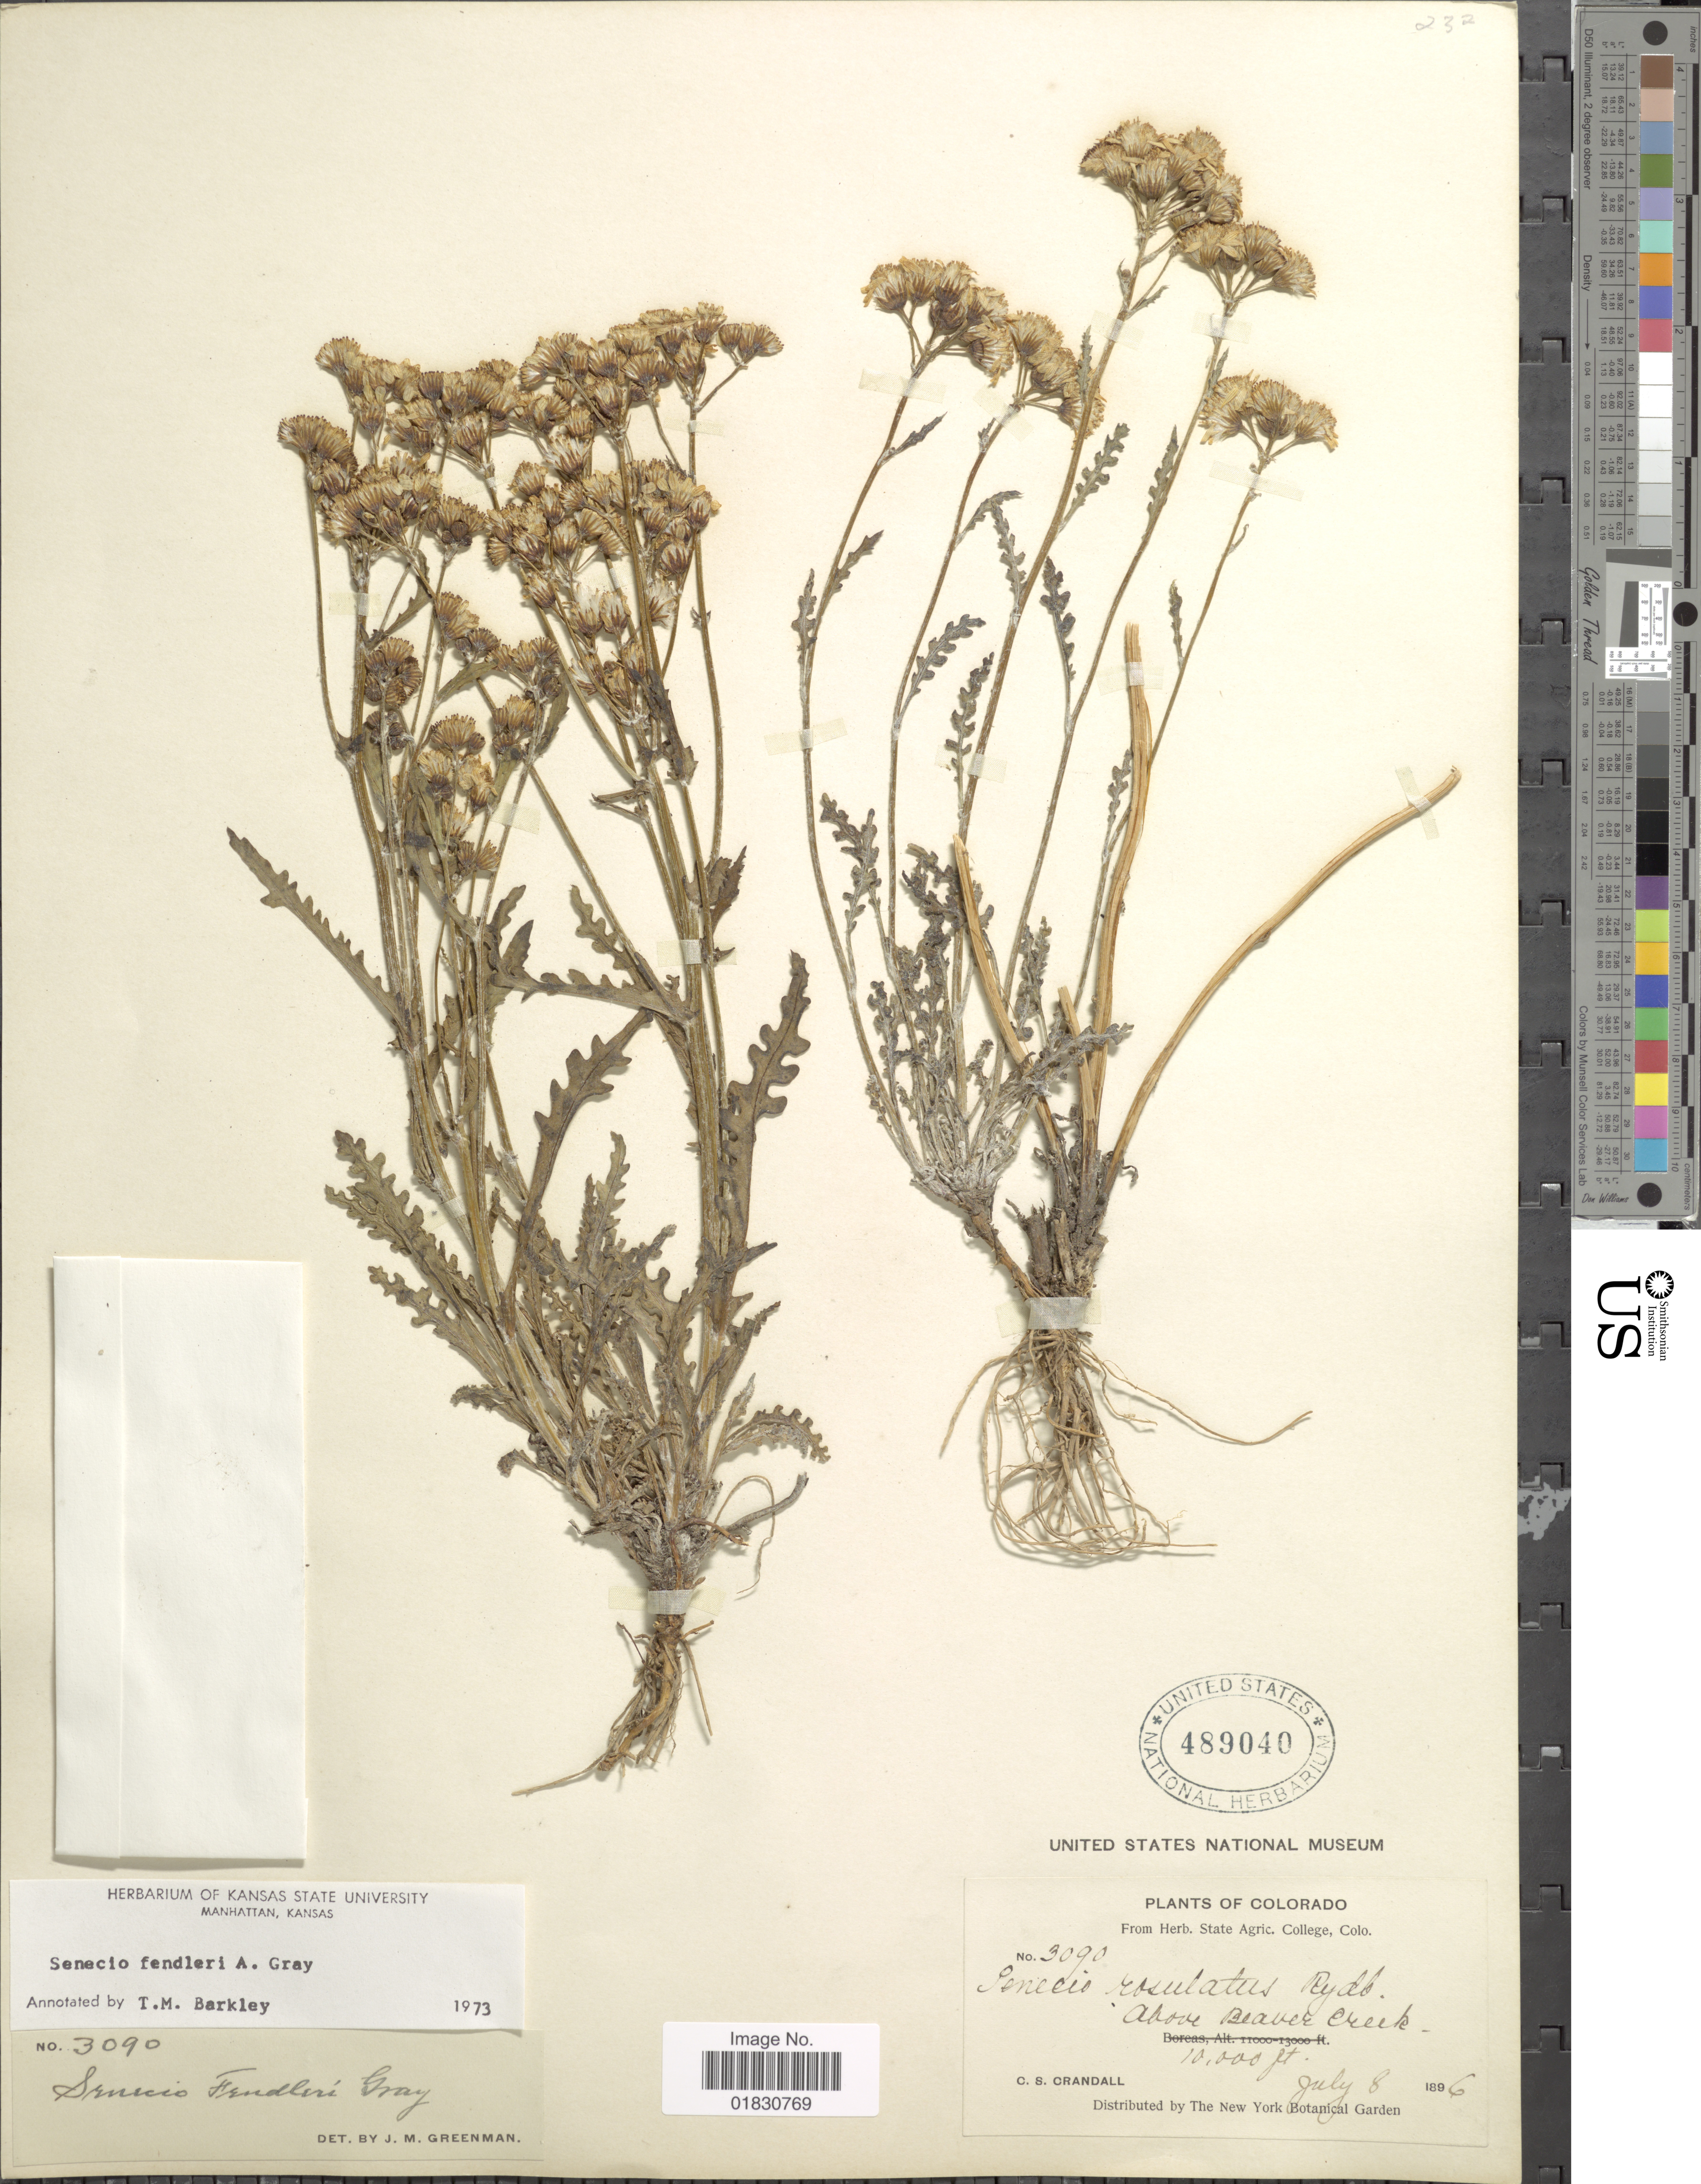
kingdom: Plantae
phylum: Tracheophyta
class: Magnoliopsida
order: Asterales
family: Asteraceae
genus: Packera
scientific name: Packera fendleri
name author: (A. Gray) W.A. Weber & Á. Löve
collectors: C. Crandall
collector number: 3090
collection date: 1896-07-08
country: United States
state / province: Colorado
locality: Above Beaver Creek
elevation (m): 3048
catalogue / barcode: US 489040